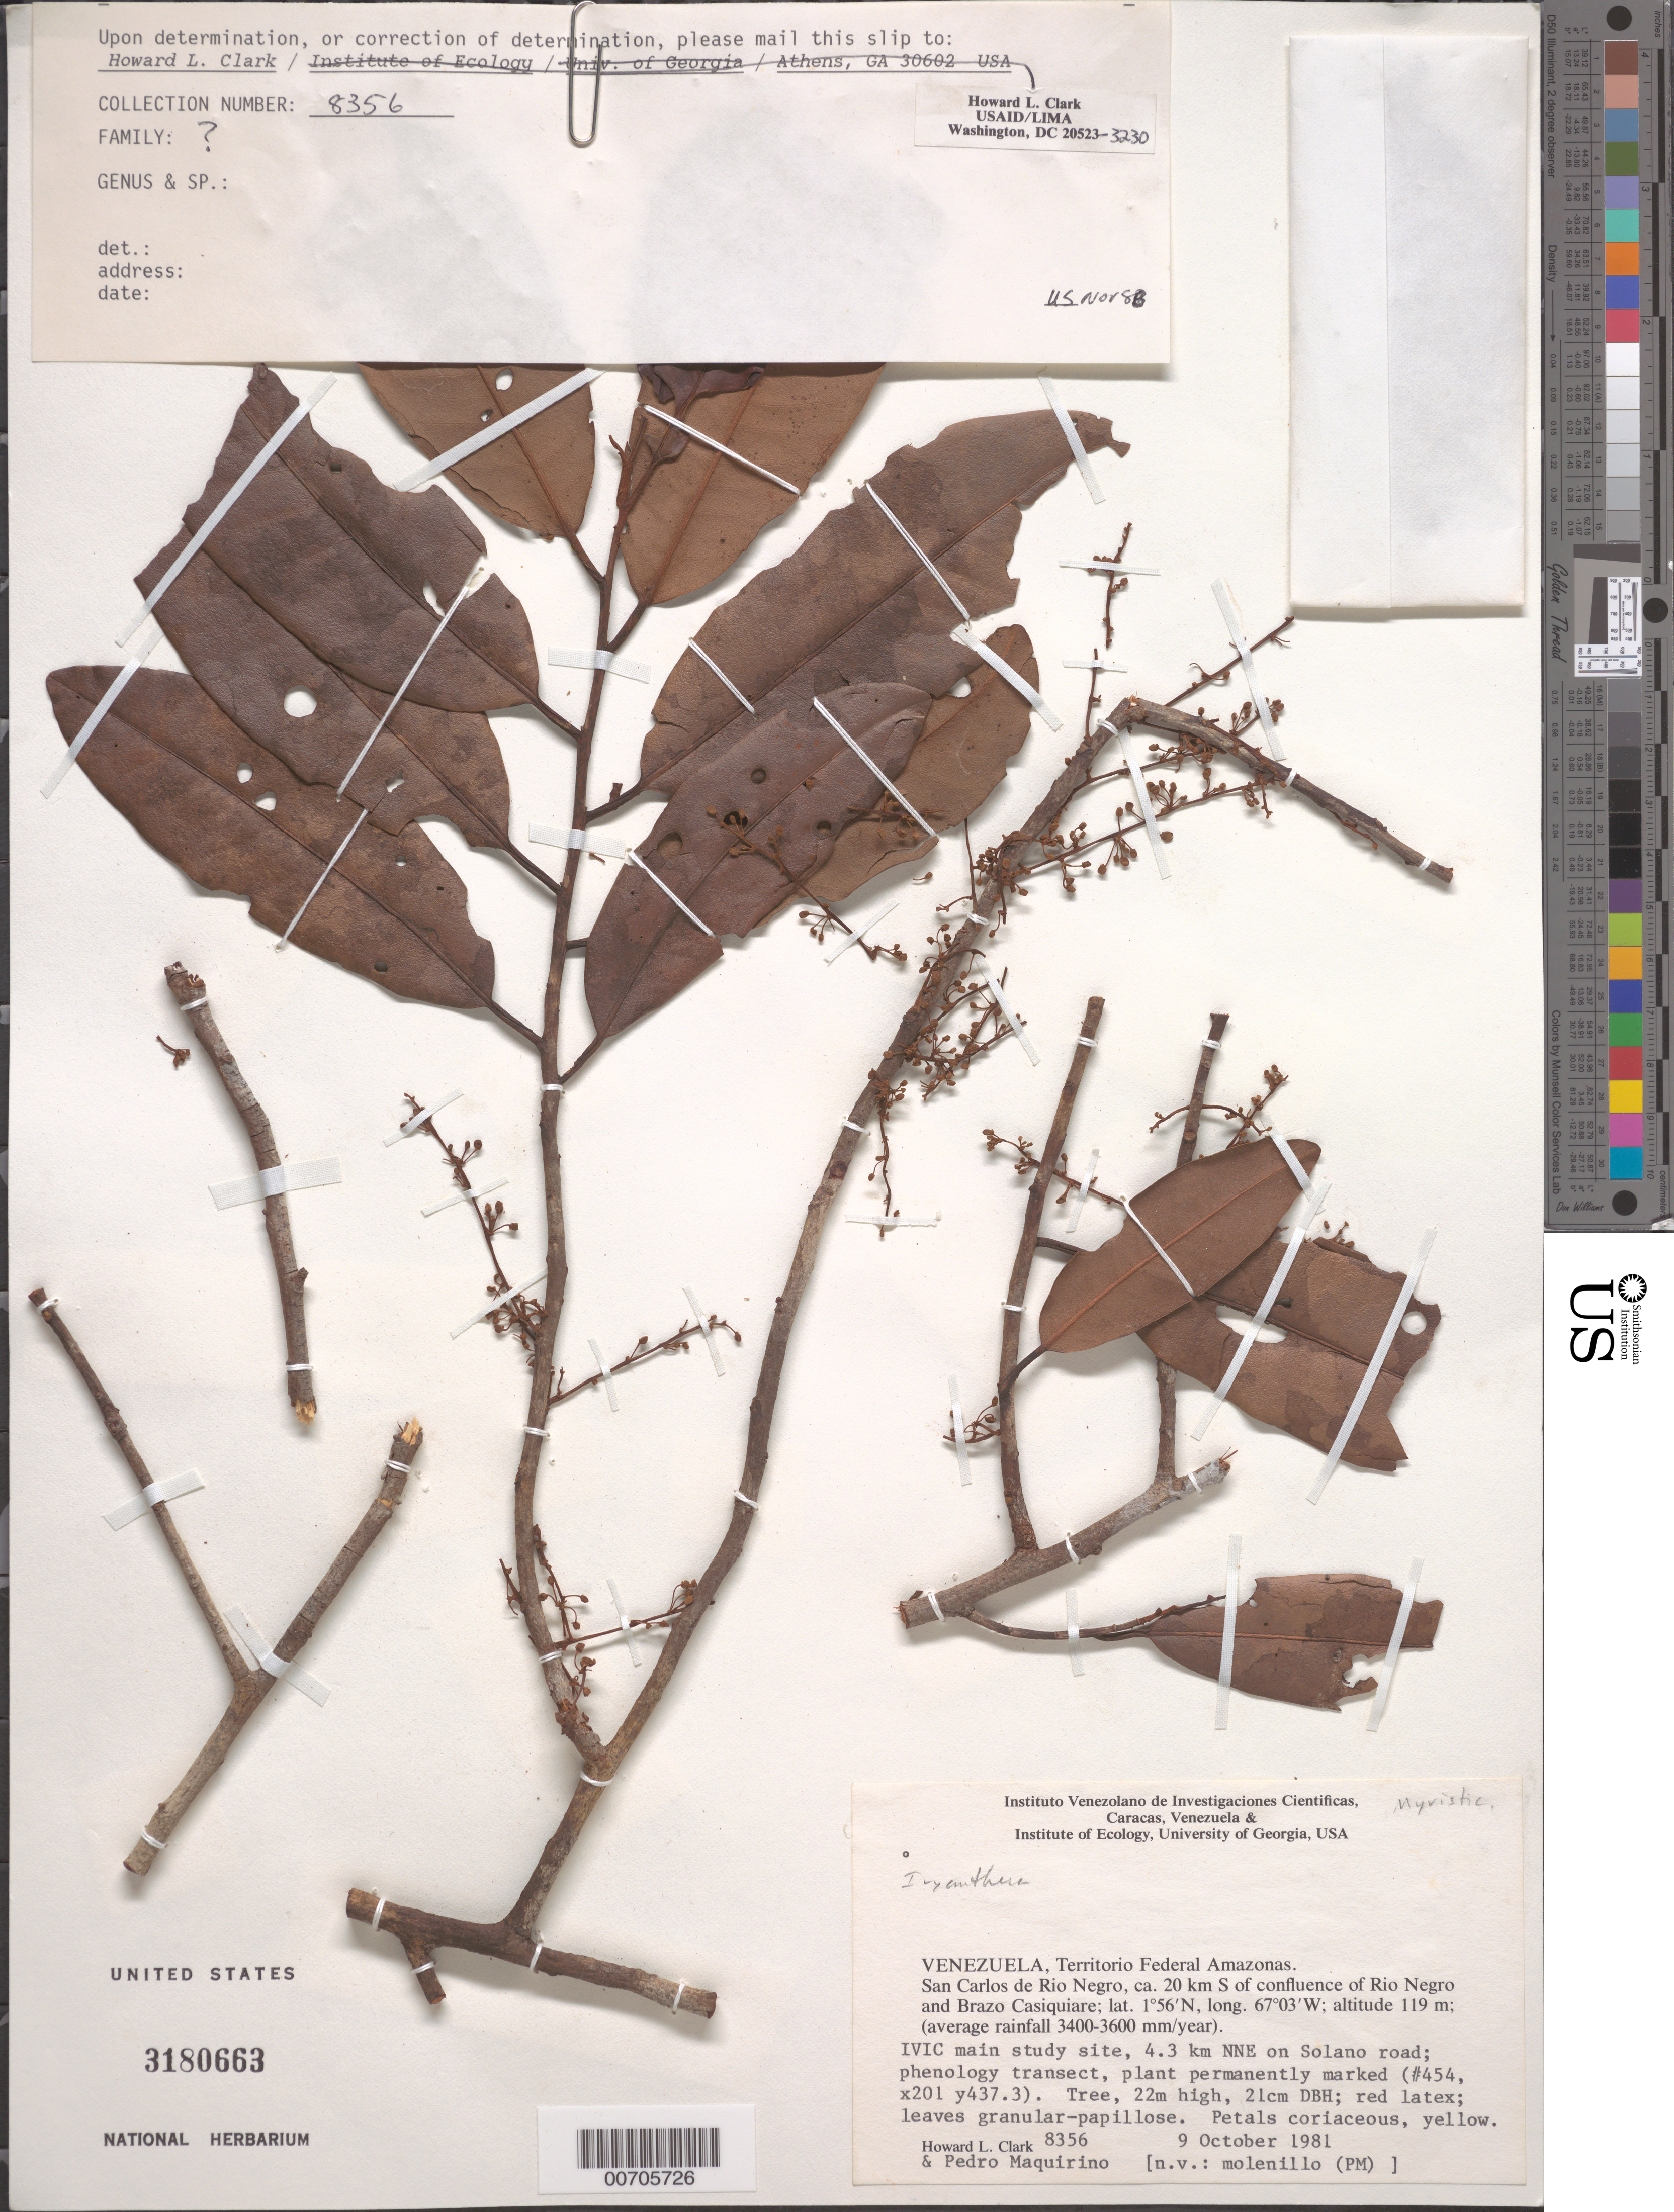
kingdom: Plantae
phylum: Tracheophyta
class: Magnoliopsida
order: Magnoliales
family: Myristicaceae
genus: Iryanthera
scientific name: Iryanthera sp.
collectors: H. L. Clark & P. Maquirino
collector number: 8356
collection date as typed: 9-Oct-81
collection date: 1981-10-09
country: Venezuela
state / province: Amazonas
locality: San Carlos de Río Negro, ca. 20 km S of confluence of Río Negro and Brazo Casiquiare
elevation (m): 119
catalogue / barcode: US 3180663